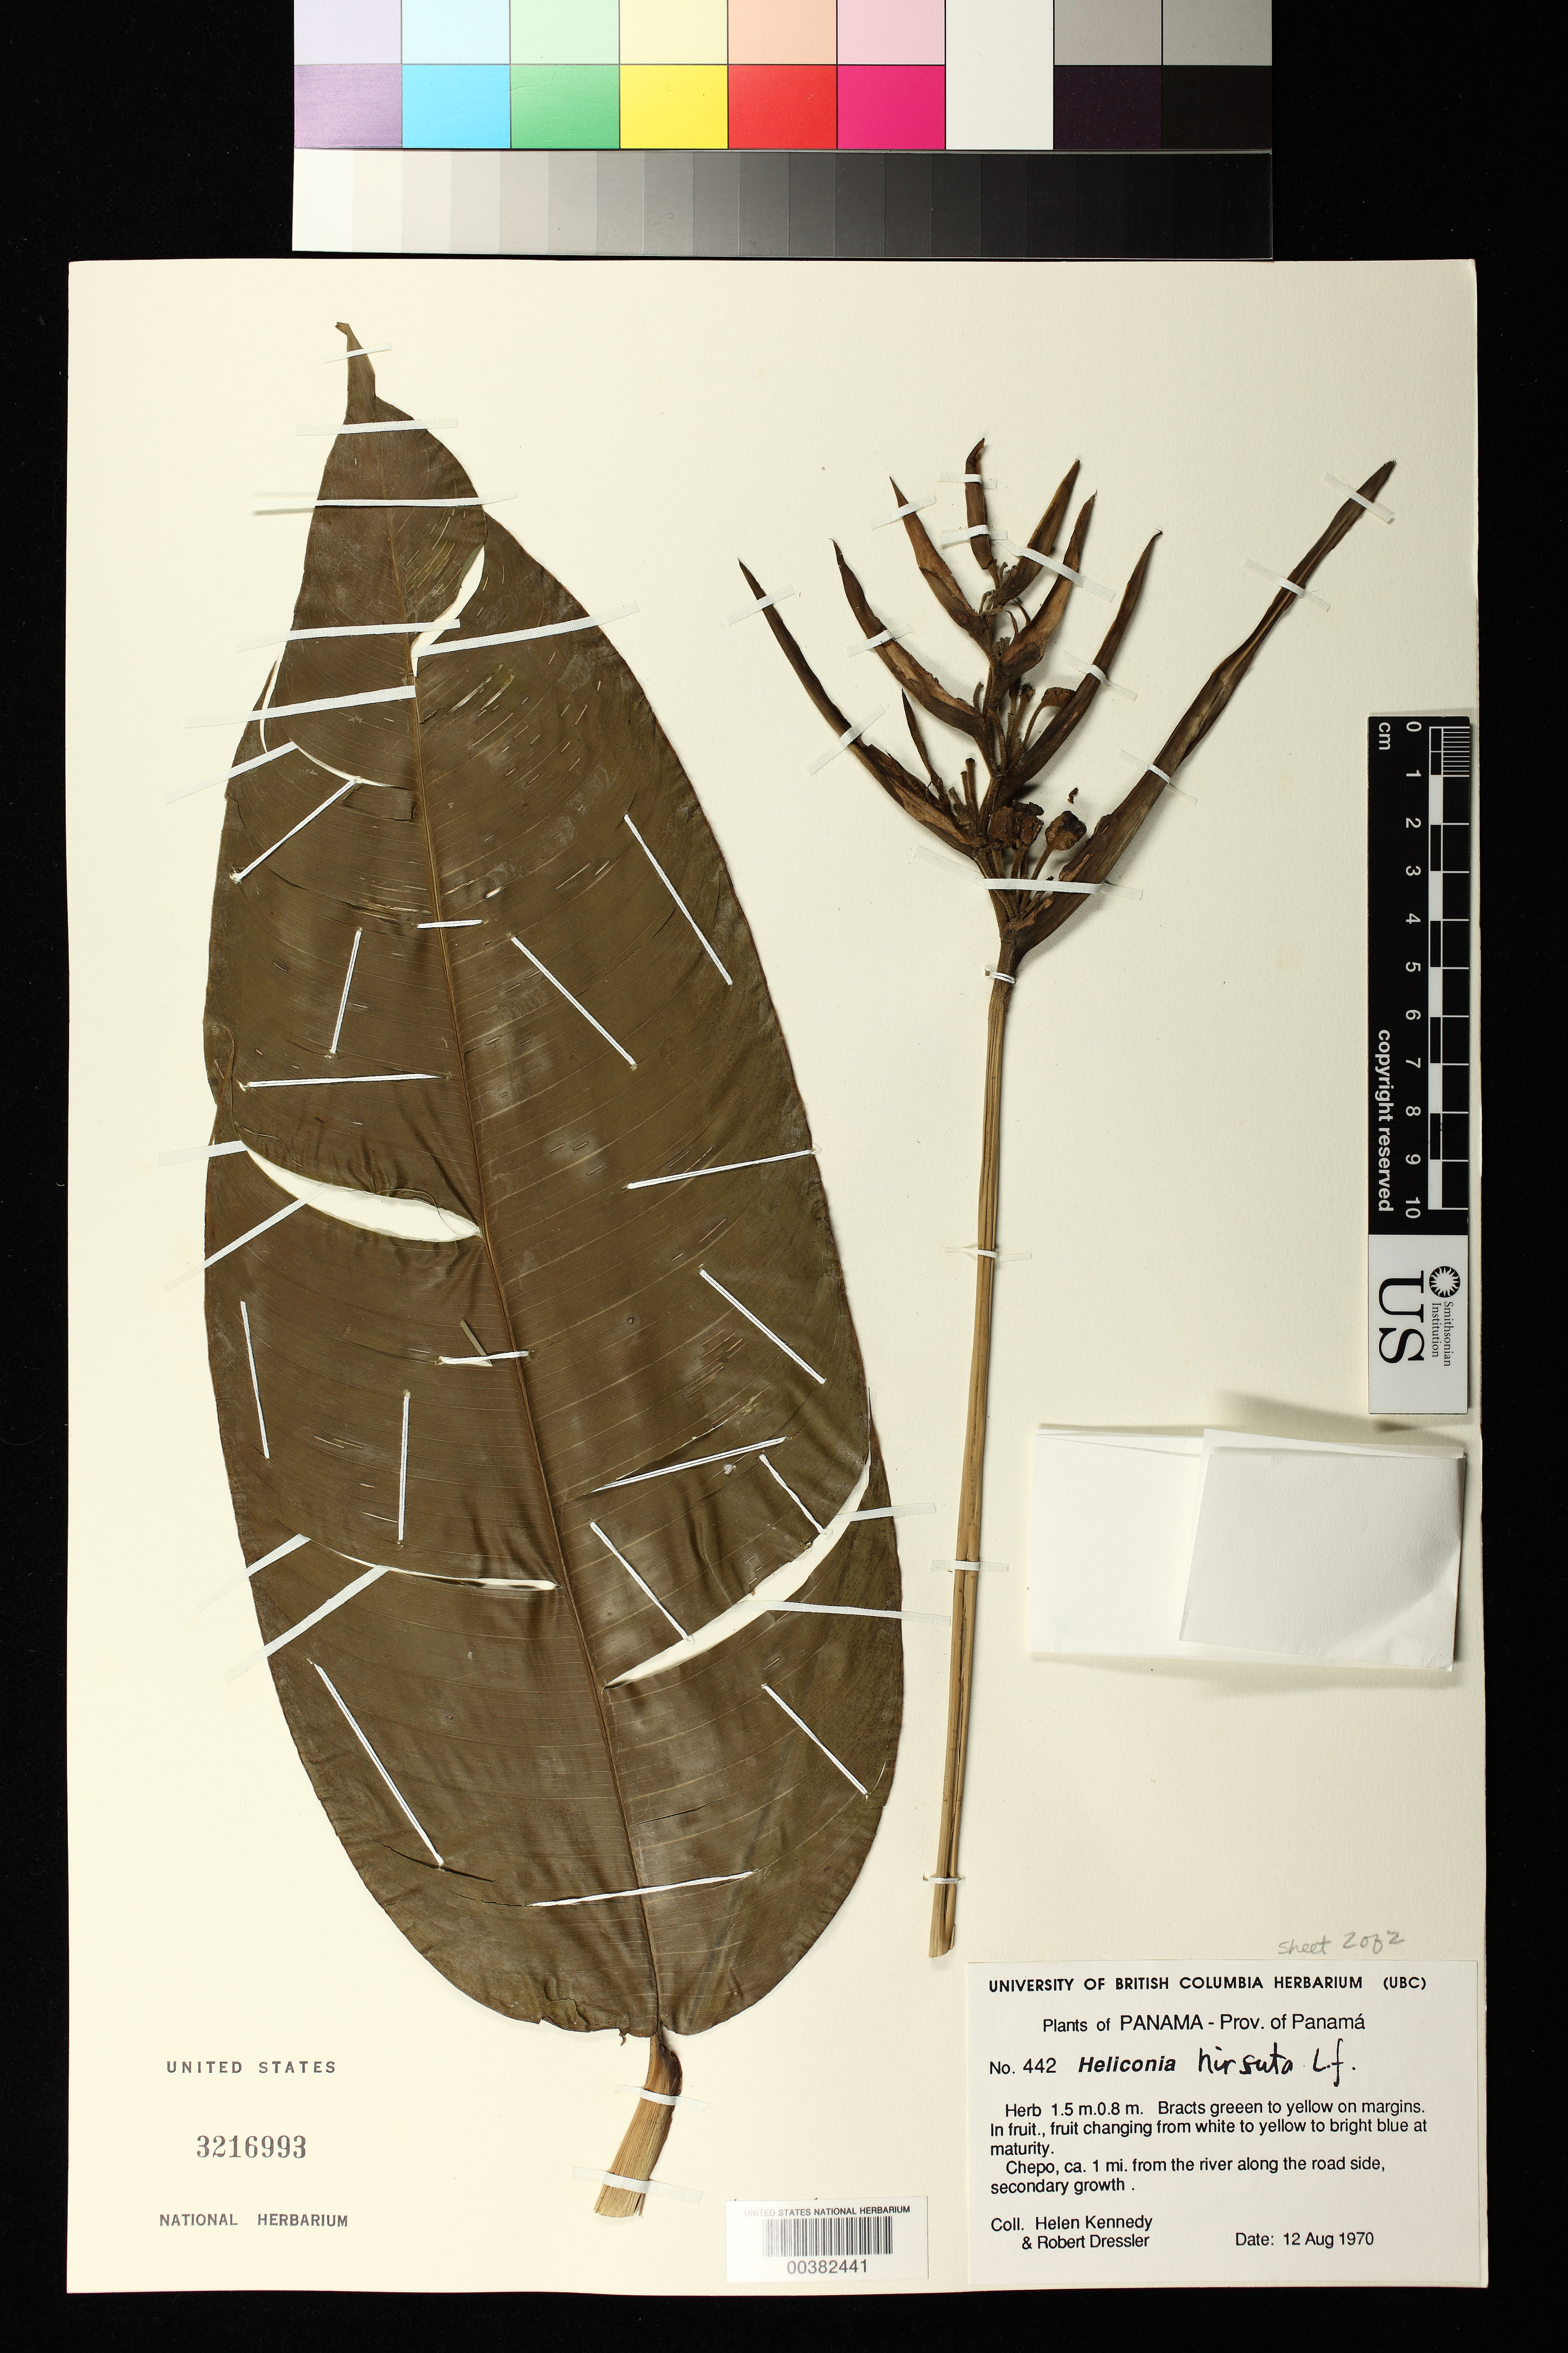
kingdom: Plantae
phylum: Tracheophyta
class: Liliopsida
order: Zingiberales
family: Heliconiaceae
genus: Heliconia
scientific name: Heliconia hirsuta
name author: L. f.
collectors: H. Kennedy & R. Dressler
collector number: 442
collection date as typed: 12 Aug 1970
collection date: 1970-08-12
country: Panama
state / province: Panamá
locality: Chepo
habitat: Secondary growth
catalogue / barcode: US 3216993